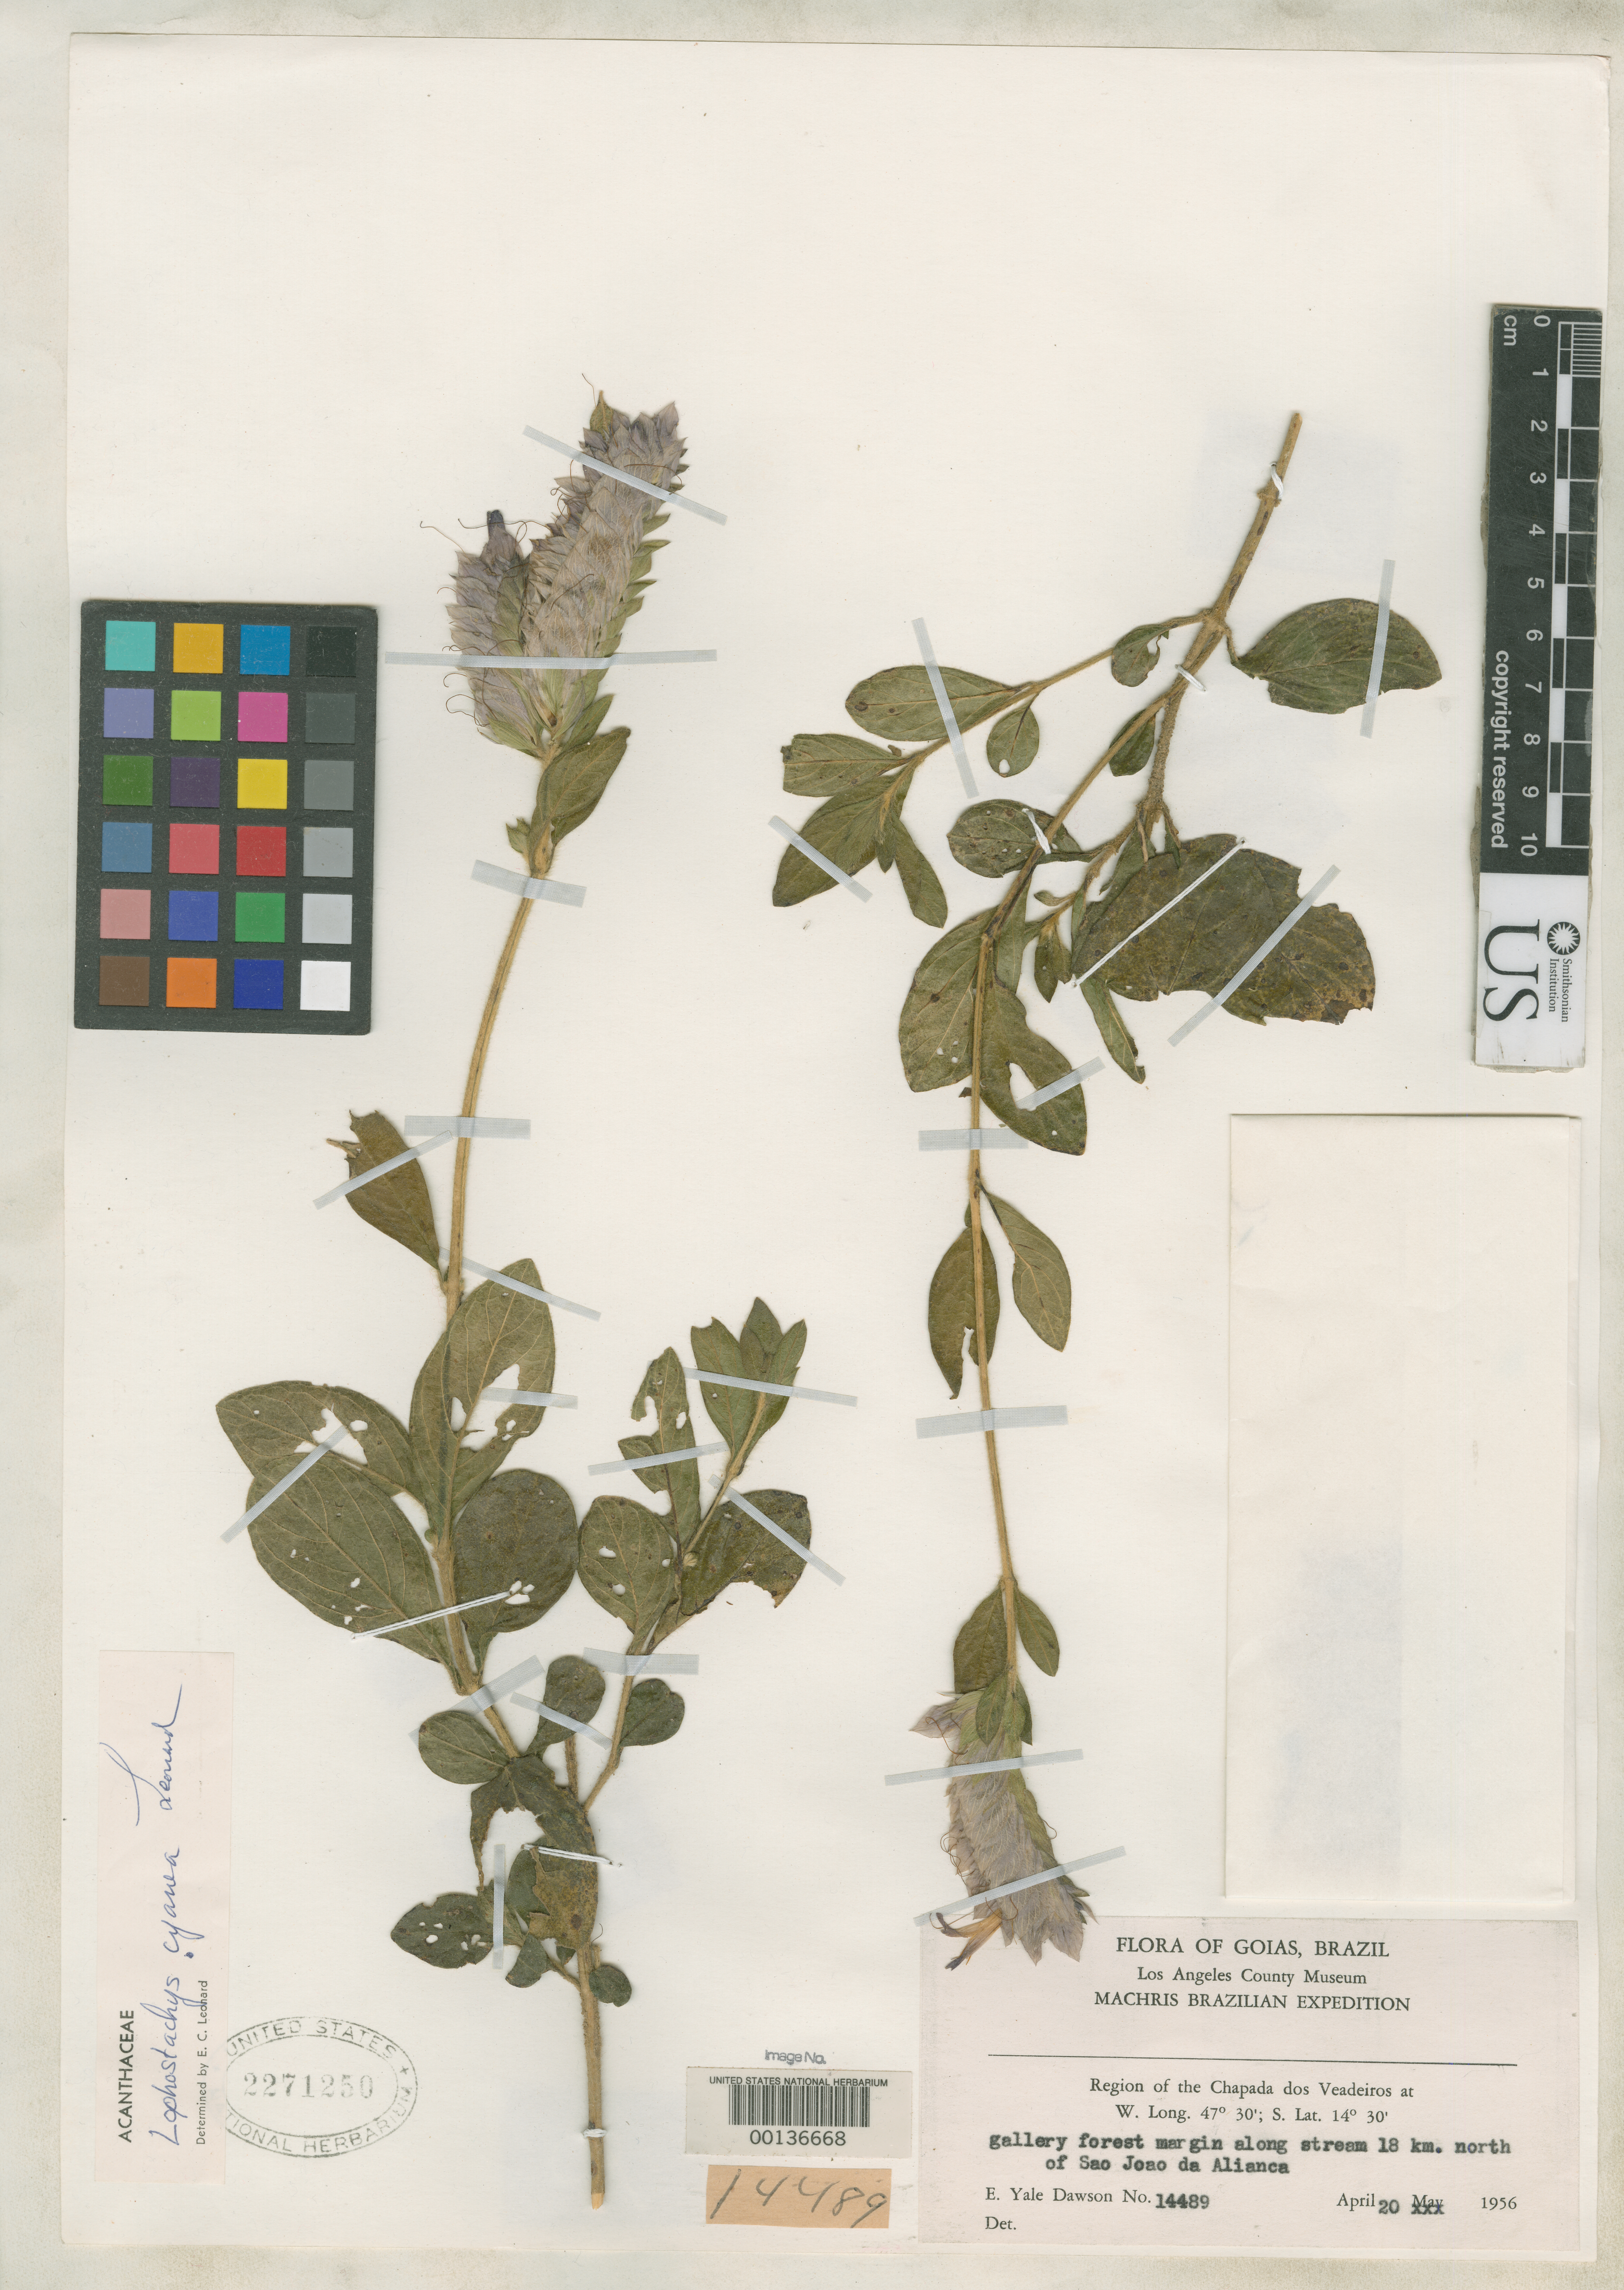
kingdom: Plantae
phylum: Tracheophyta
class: Magnoliopsida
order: Lamiales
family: Acanthaceae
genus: Lophostachys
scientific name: Lophostachys cyanea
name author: Leonard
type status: Isotype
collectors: E. Y. Dawson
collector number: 14489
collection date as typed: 20 Apr 1956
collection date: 1956-04-20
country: Brazil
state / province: Goiás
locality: Inter Porto Imperial et Lunie, ad flum Tocantins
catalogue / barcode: US 2271250